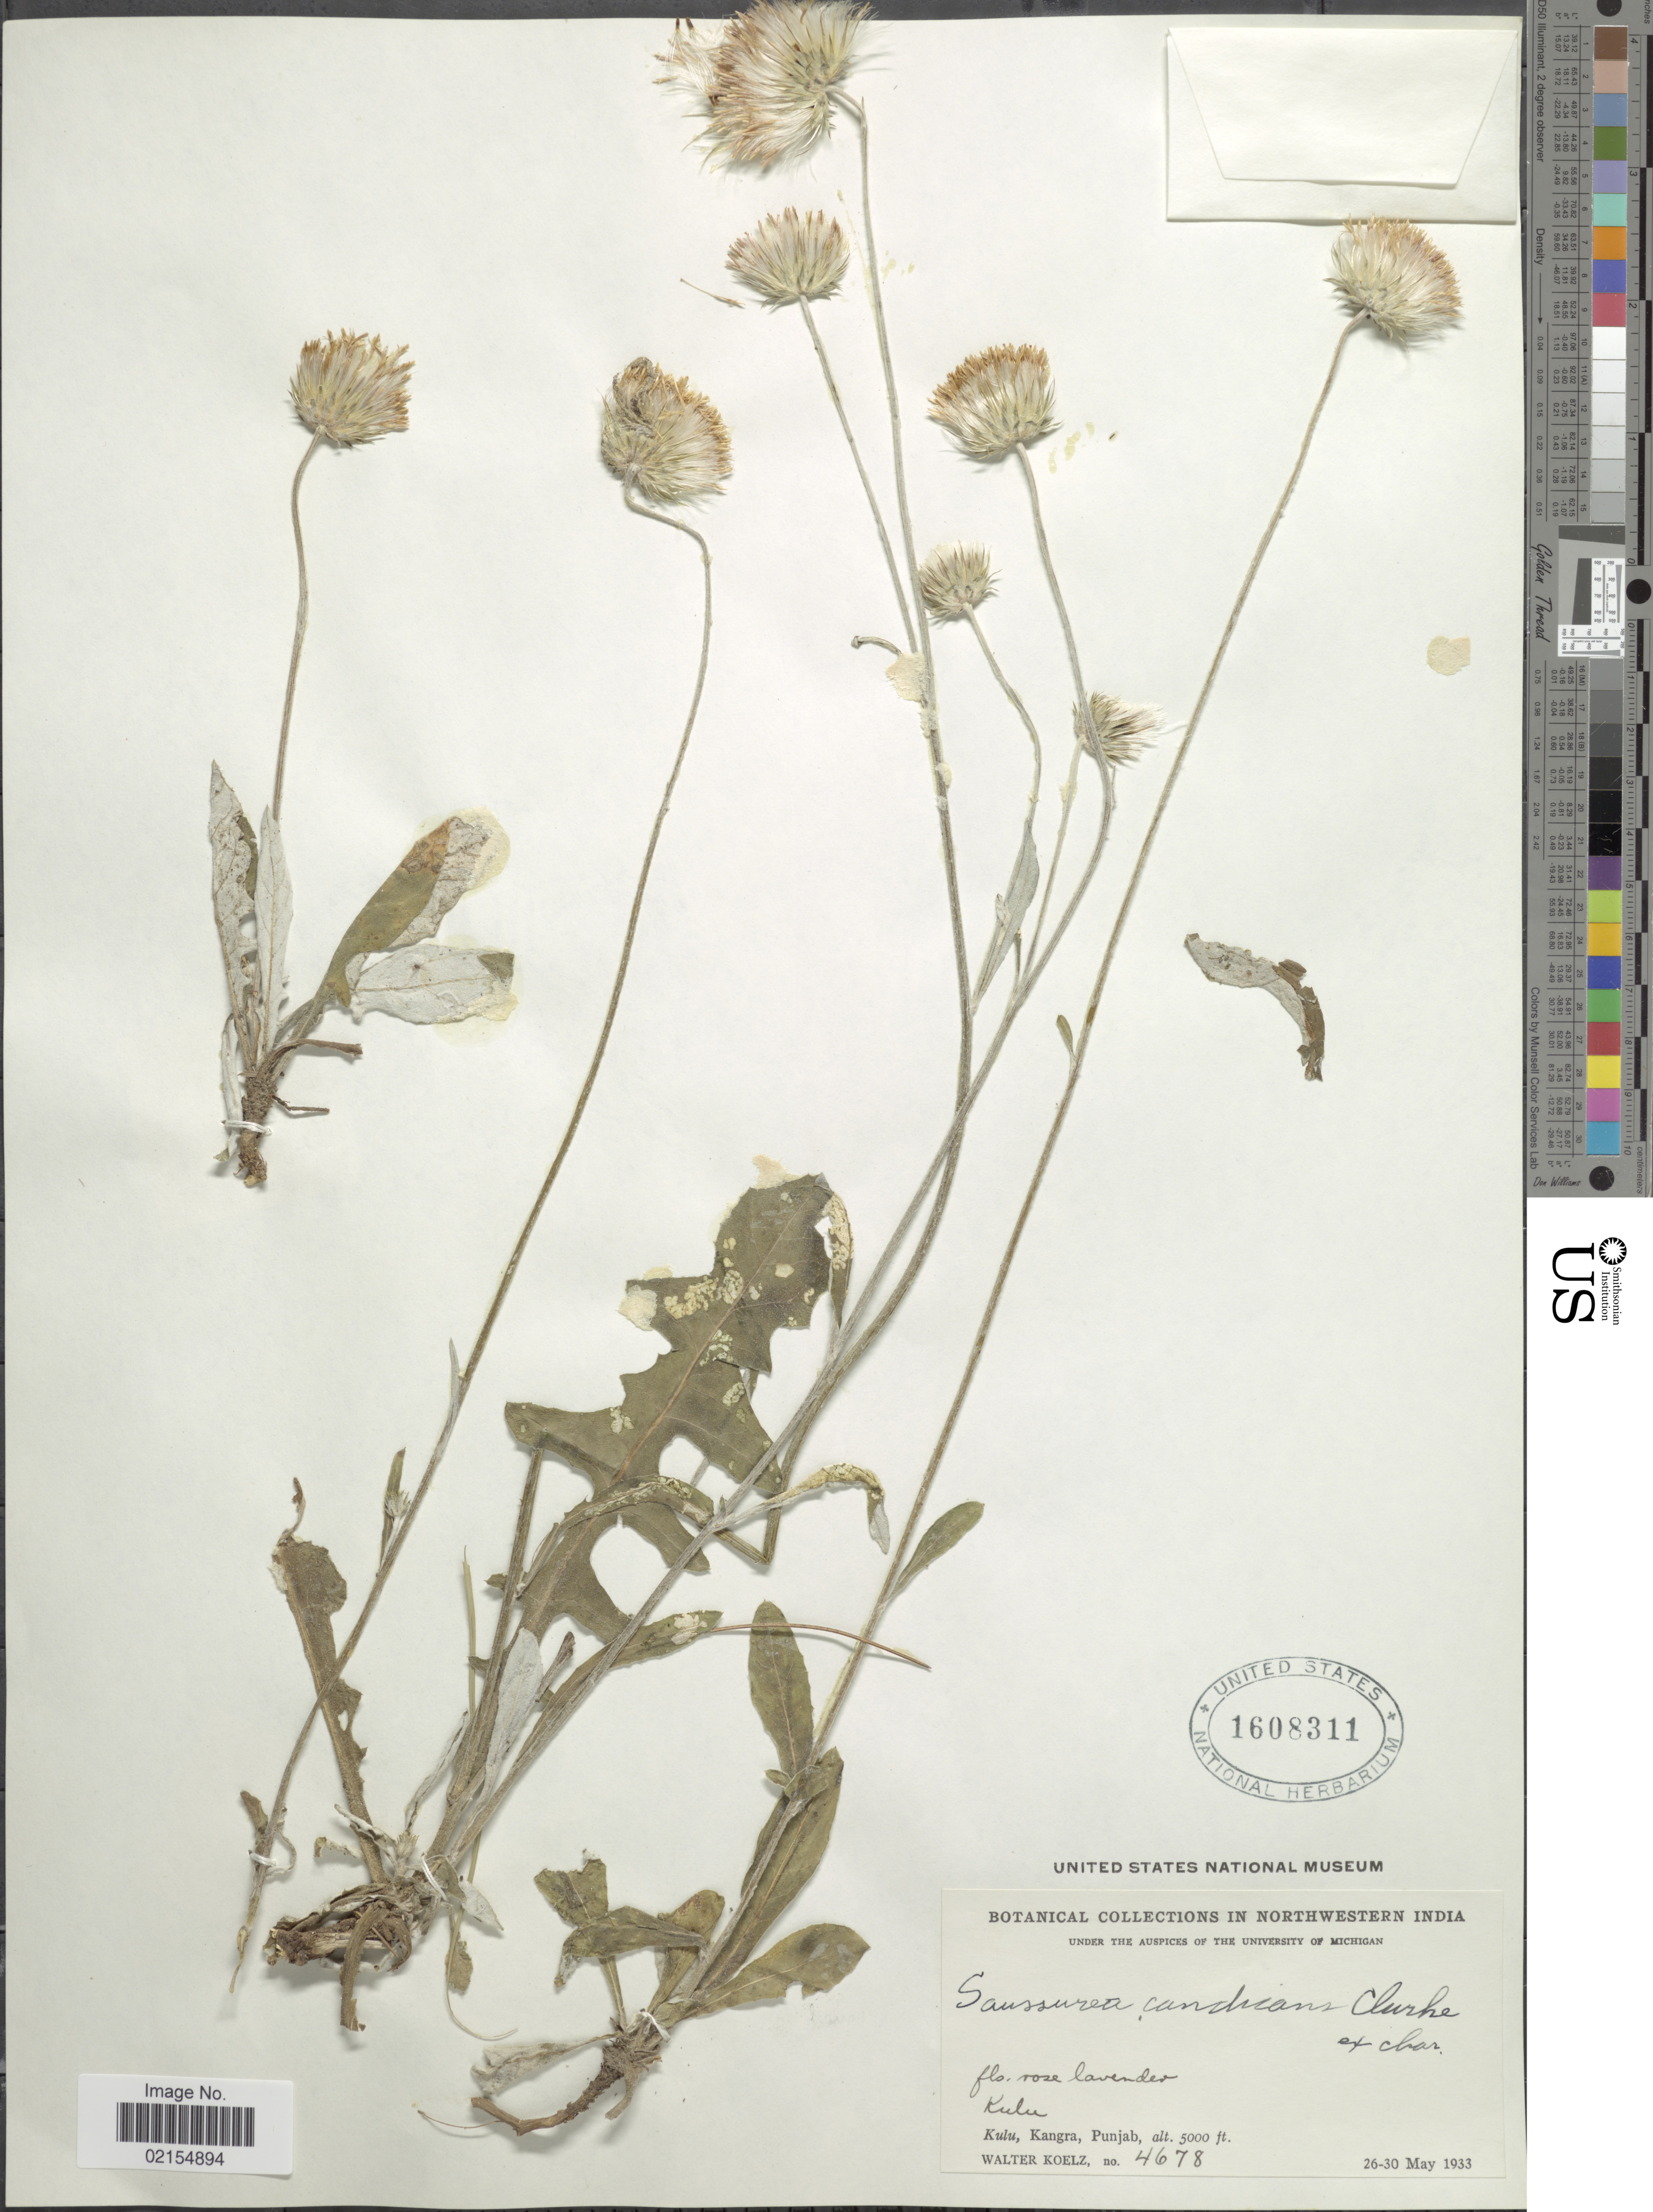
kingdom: Plantae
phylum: Tracheophyta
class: Magnoliopsida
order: Asterales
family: Asteraceae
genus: Himalaiella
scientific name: Himalaiella heteromalla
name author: (D. Don) Raab-Straube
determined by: Chen, Yousheng S.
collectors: W. N. Koelz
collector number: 4678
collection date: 1933-05-26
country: India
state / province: Himachal Pradesh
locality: In Northwestern India, Kulu, Kangra, Punjab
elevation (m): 1524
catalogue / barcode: US 1608311